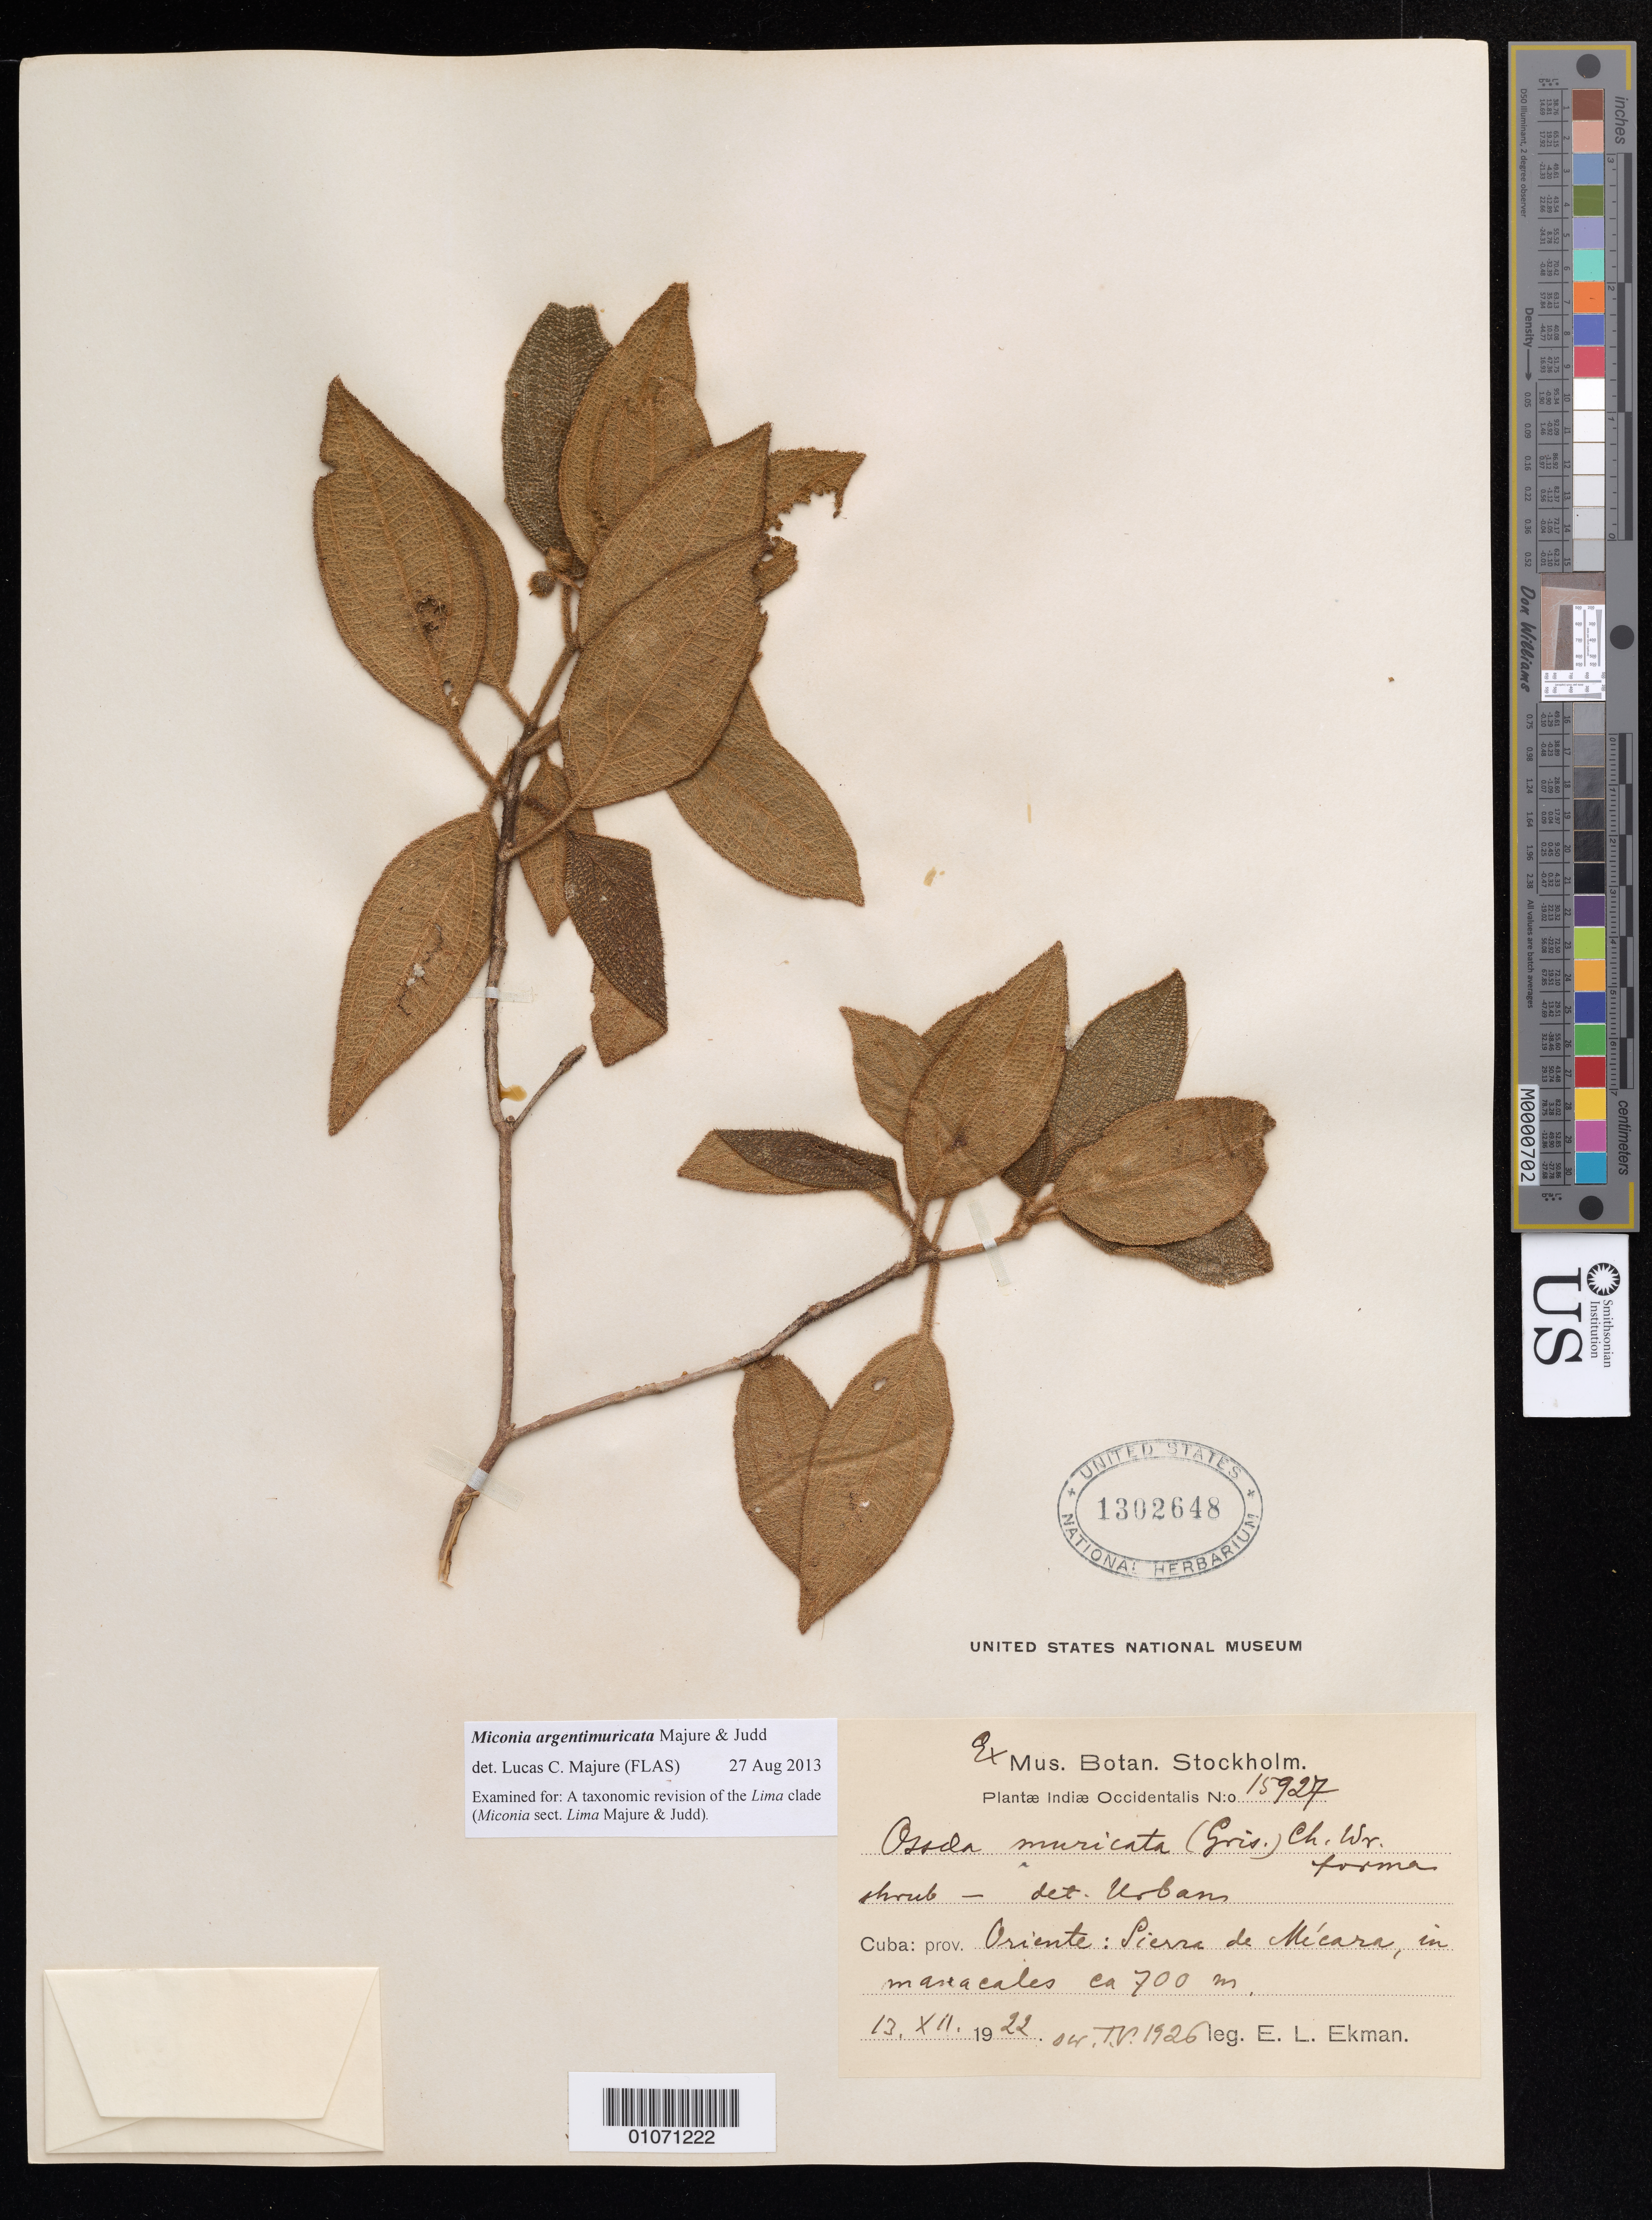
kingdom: Plantae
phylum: Tracheophyta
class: Magnoliopsida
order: Myrtales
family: Melastomataceae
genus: Miconia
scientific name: Miconia argentimuricata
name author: Majure & Judd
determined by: Majure, Lucas C., (FLAS), University of Florida (UNITED STATES)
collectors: E. L. Ekman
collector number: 15927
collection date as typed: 12 Dec 1922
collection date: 1922-12-13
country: Cuba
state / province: Oriente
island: Cuba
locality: Sierra Micara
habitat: In manacales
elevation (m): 700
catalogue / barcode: US 1302648